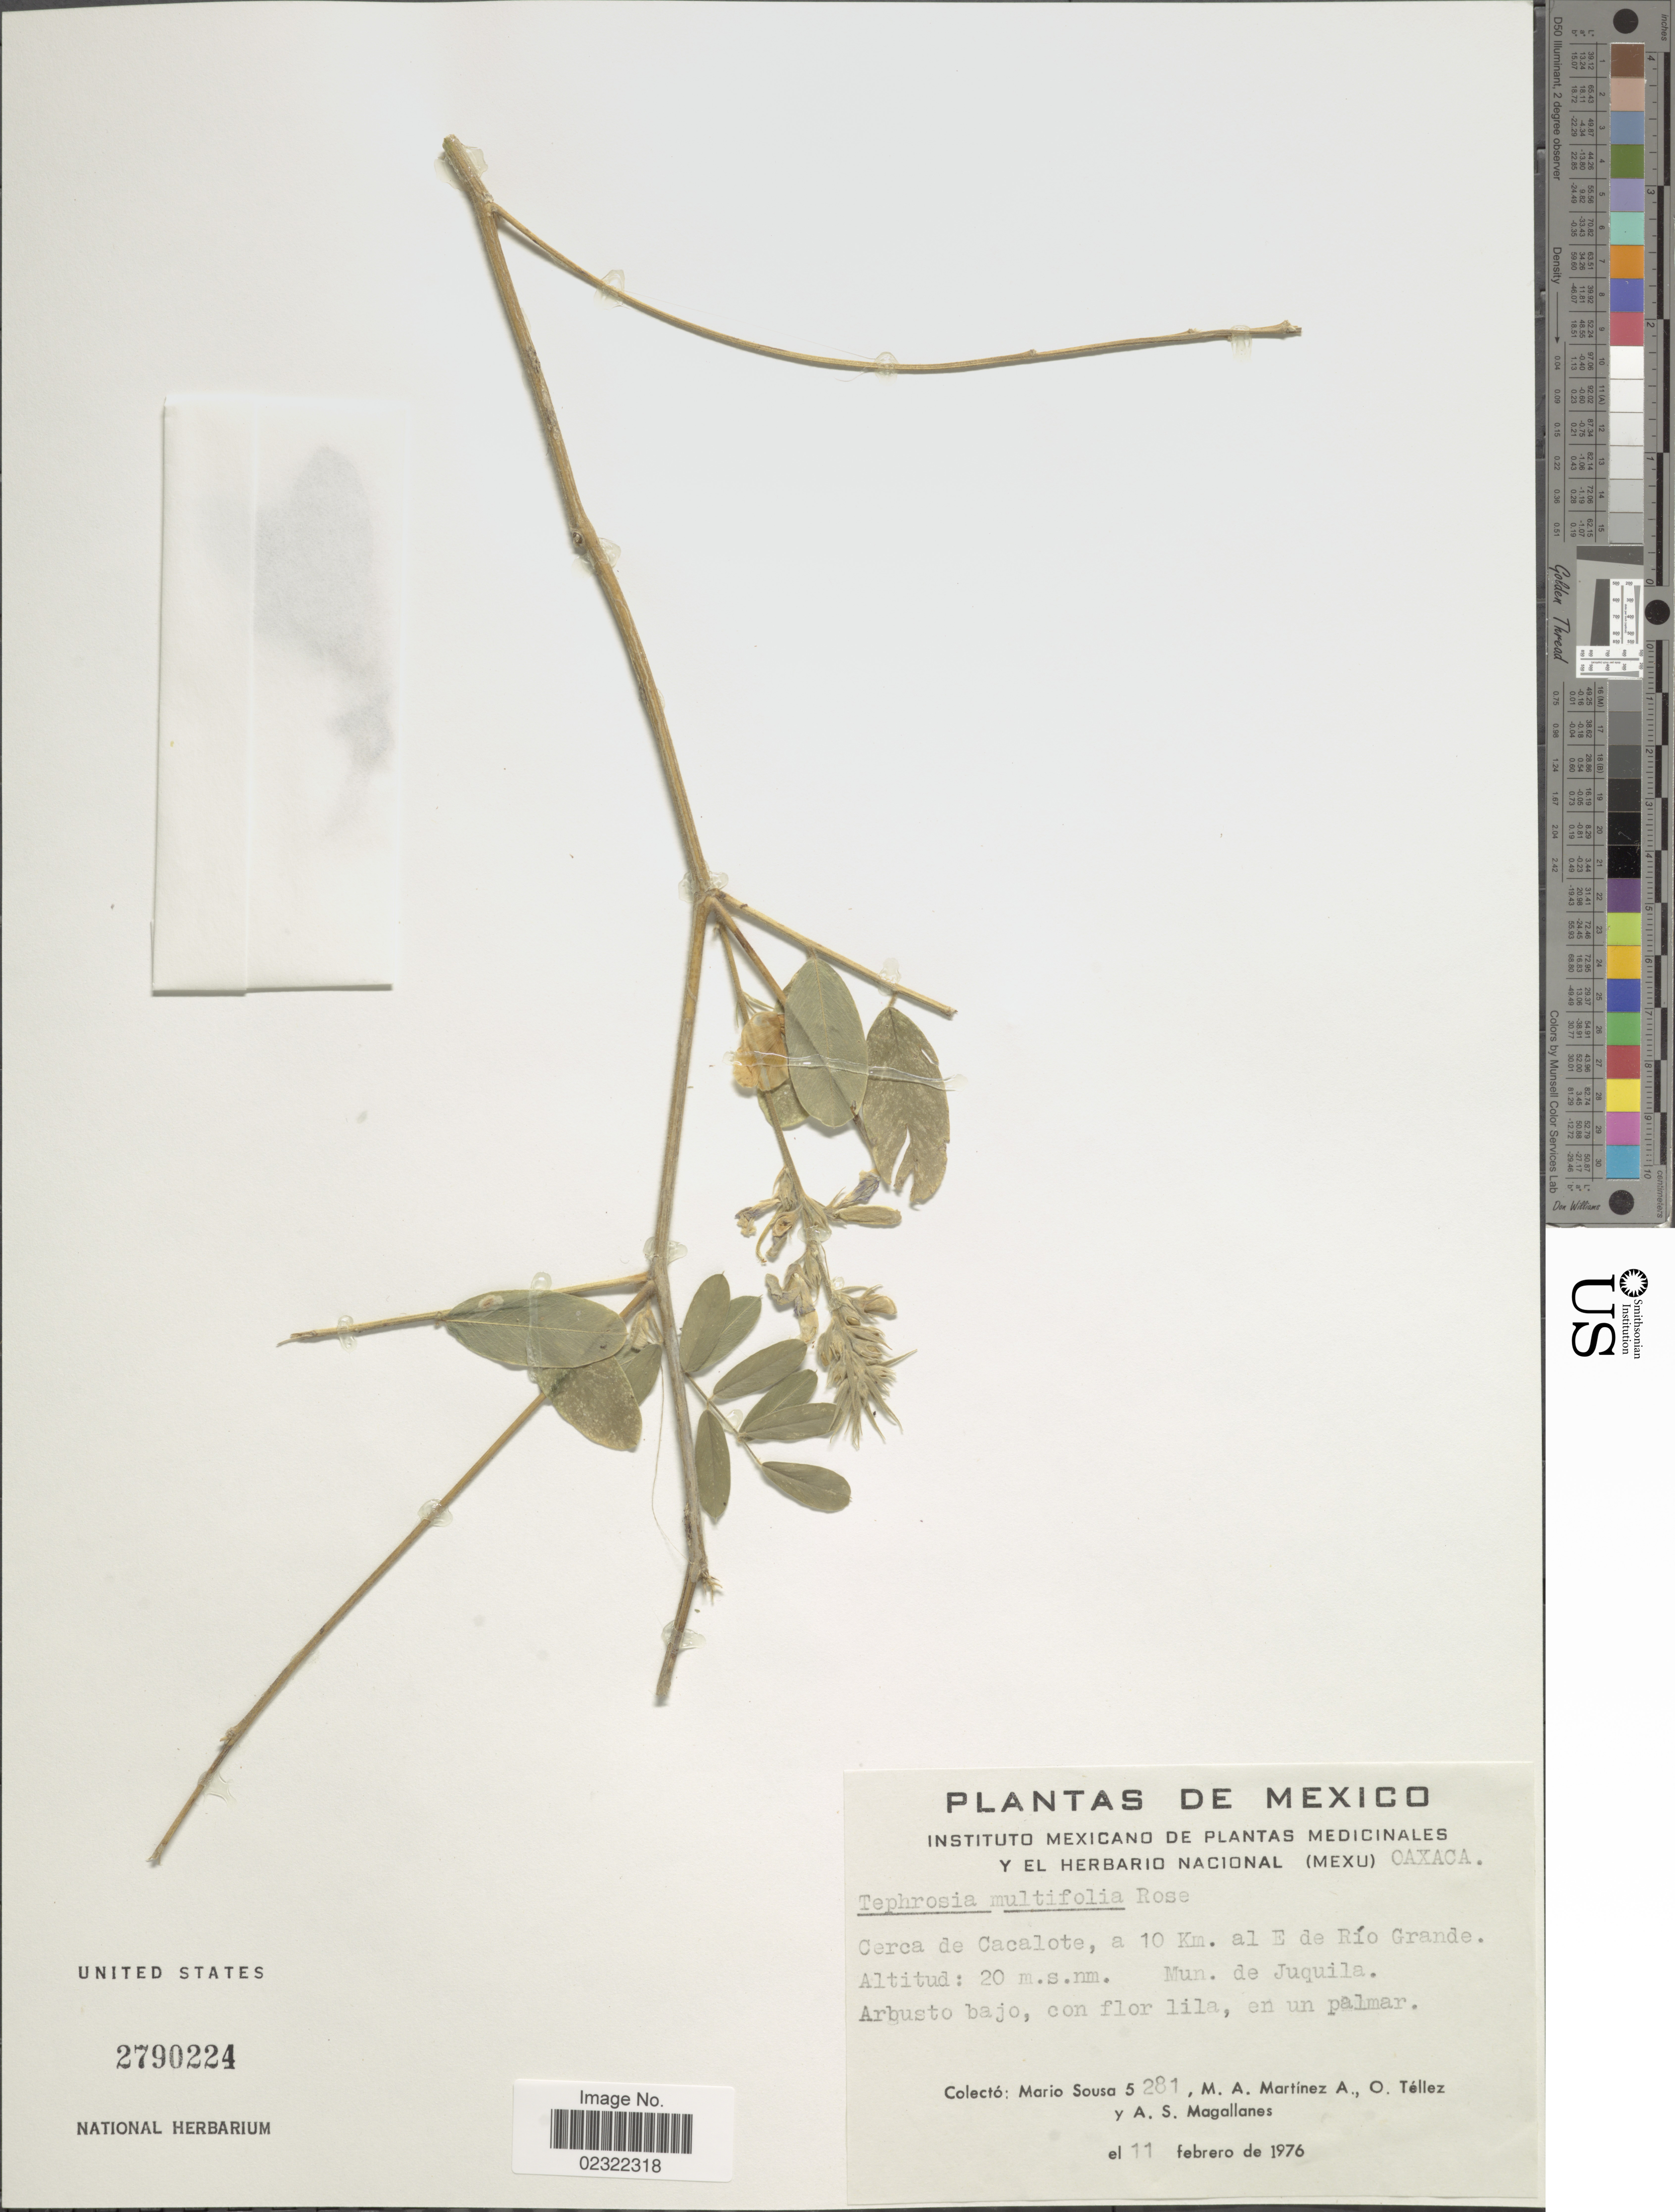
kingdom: Plantae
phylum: Tracheophyta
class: Magnoliopsida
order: Fabales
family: Fabaceae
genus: Tephrosia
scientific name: Tephrosia multifolia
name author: Rose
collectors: M. Sousa S., M. A. Martinez, O. Tellez & A. Magallanes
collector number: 5281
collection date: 1976-02-11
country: Mexico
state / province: Oaxaca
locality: Mexico. Cerca de Cacalote, a 10 Km. al E de Rio Grande.Mun. de Juquila.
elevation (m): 20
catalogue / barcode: US 2790224